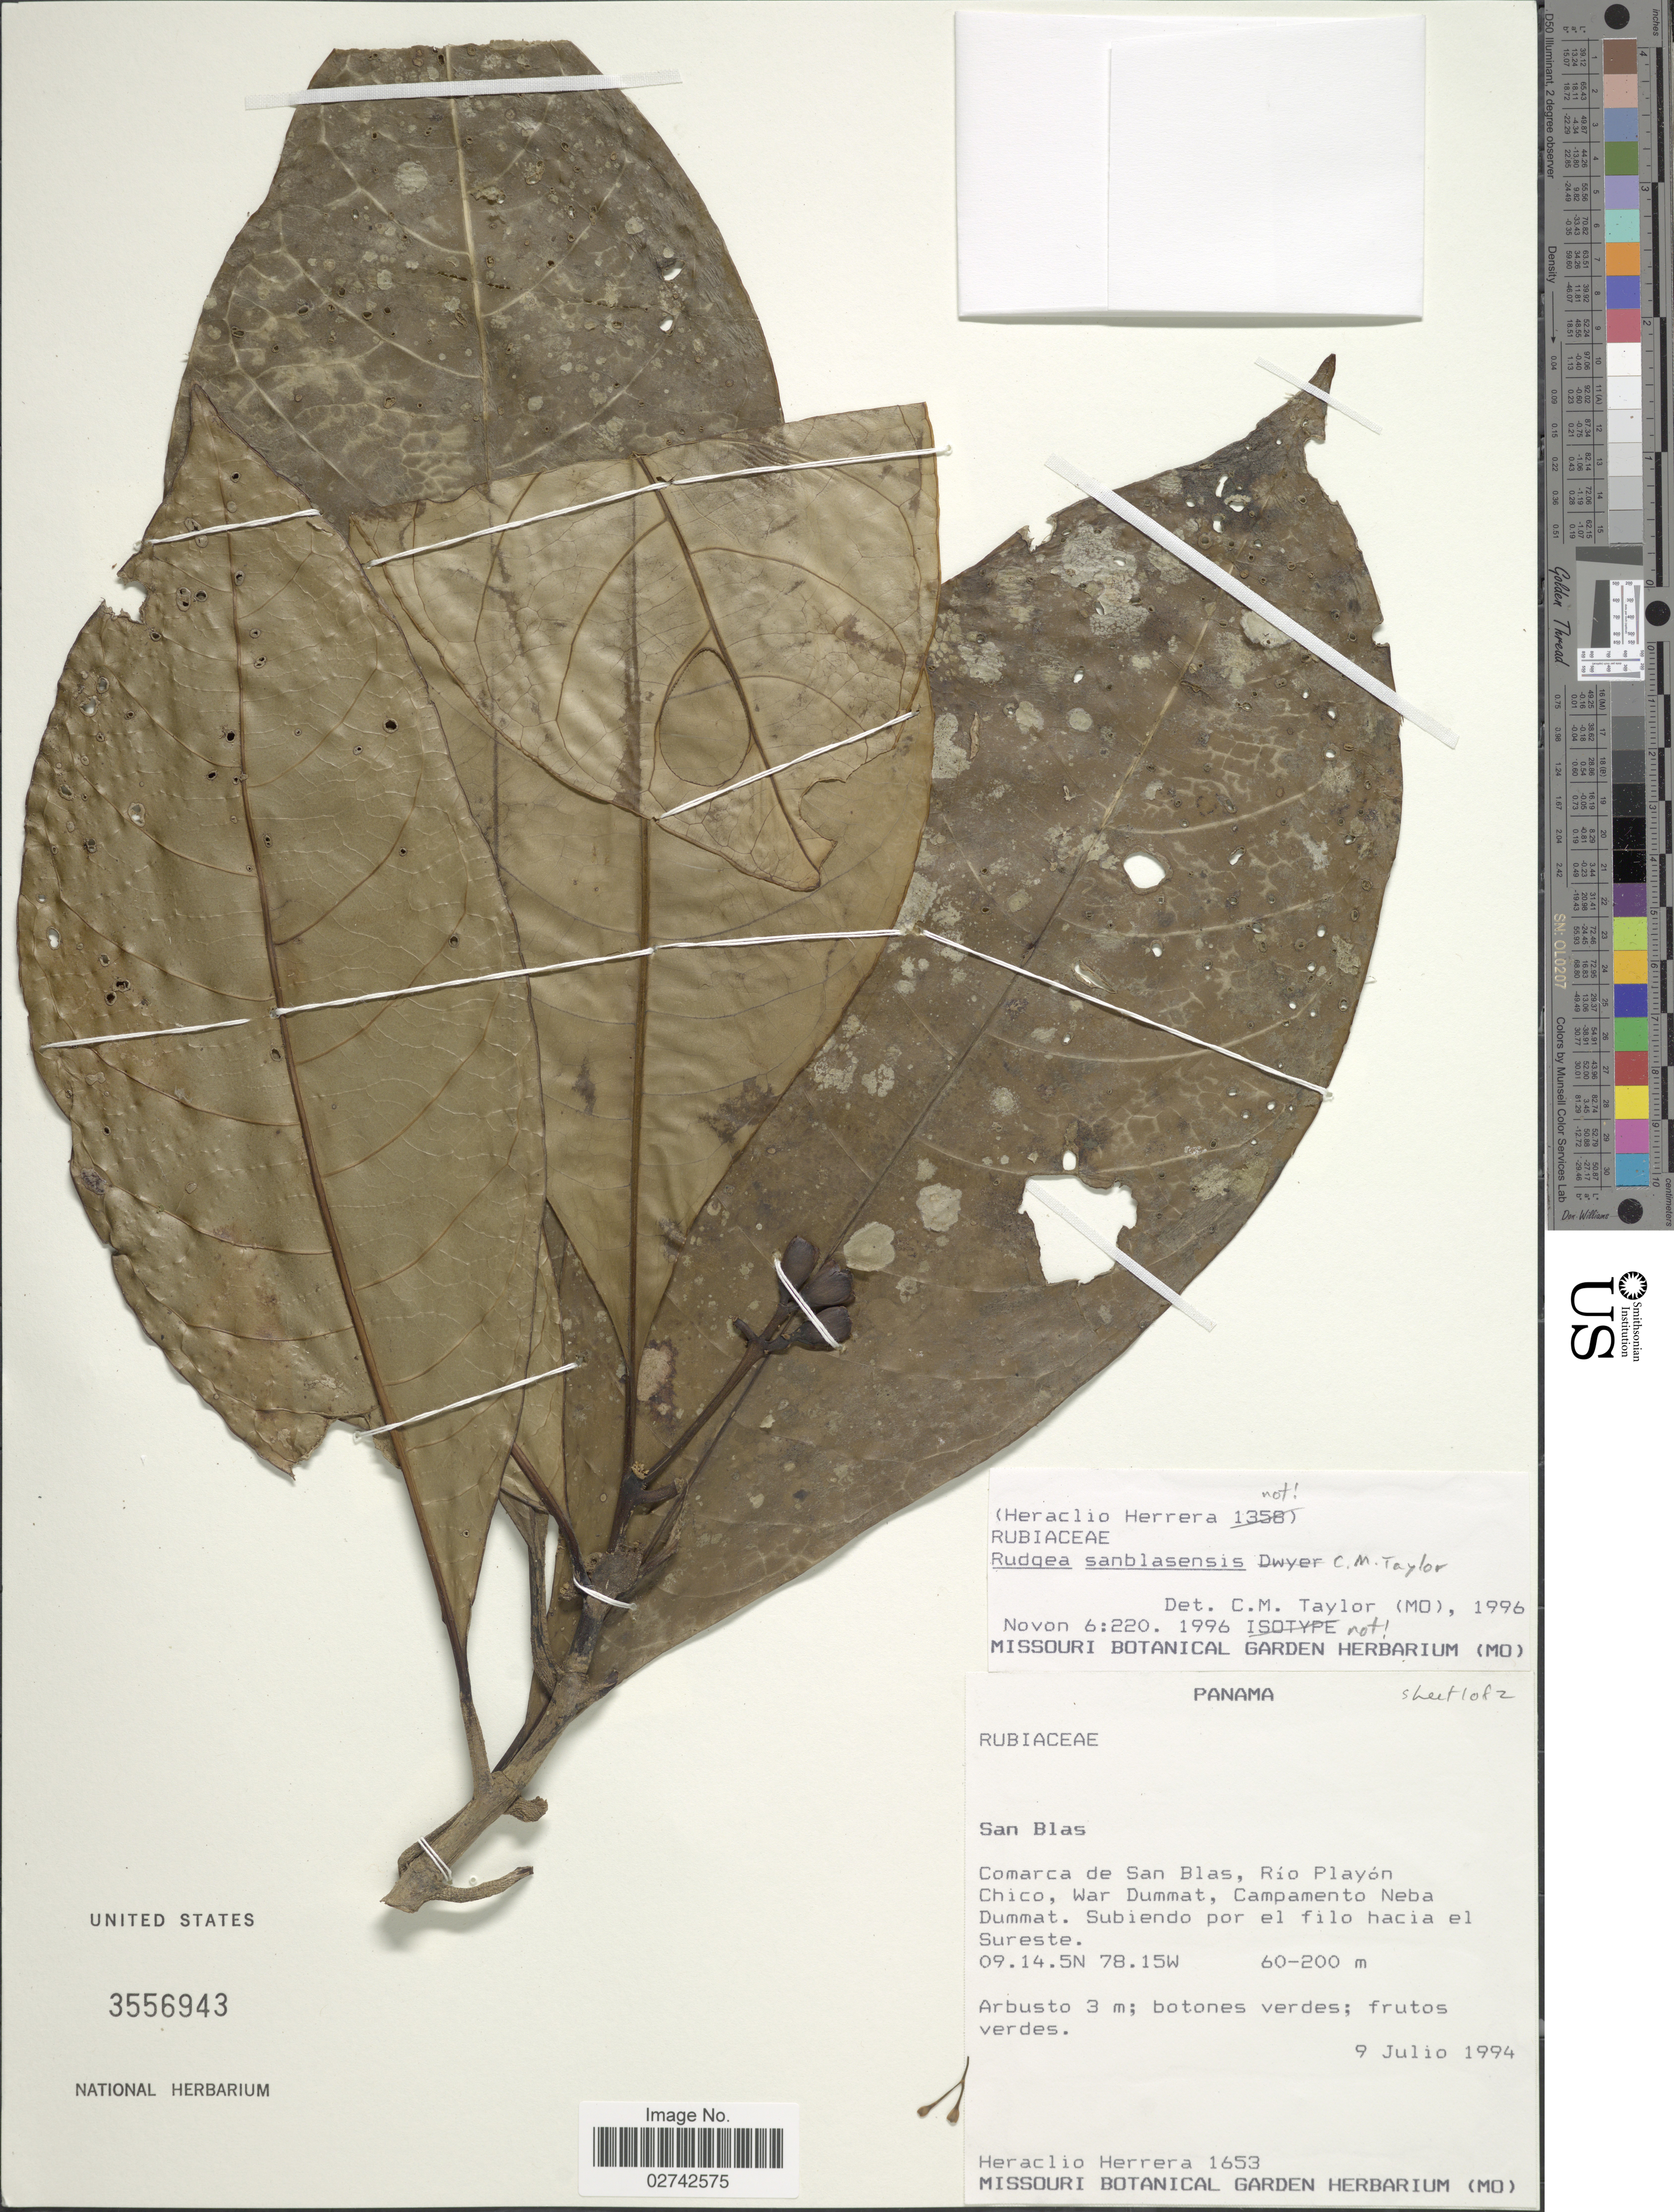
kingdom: Plantae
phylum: Tracheophyta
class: Magnoliopsida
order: Gentianales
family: Rubiaceae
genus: Rudgea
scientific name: Rudgea sanblasensis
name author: C.M. Taylor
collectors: H. Herrera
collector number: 1653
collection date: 1994-07-09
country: Panama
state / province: Kuna Yala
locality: San Blas, Comarco de San Blas, Rio Playon Chico, War Dummat, Campamento Neba Dummat, Subiendo por el filo hacia el Sureste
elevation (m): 60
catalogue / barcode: US 3556943